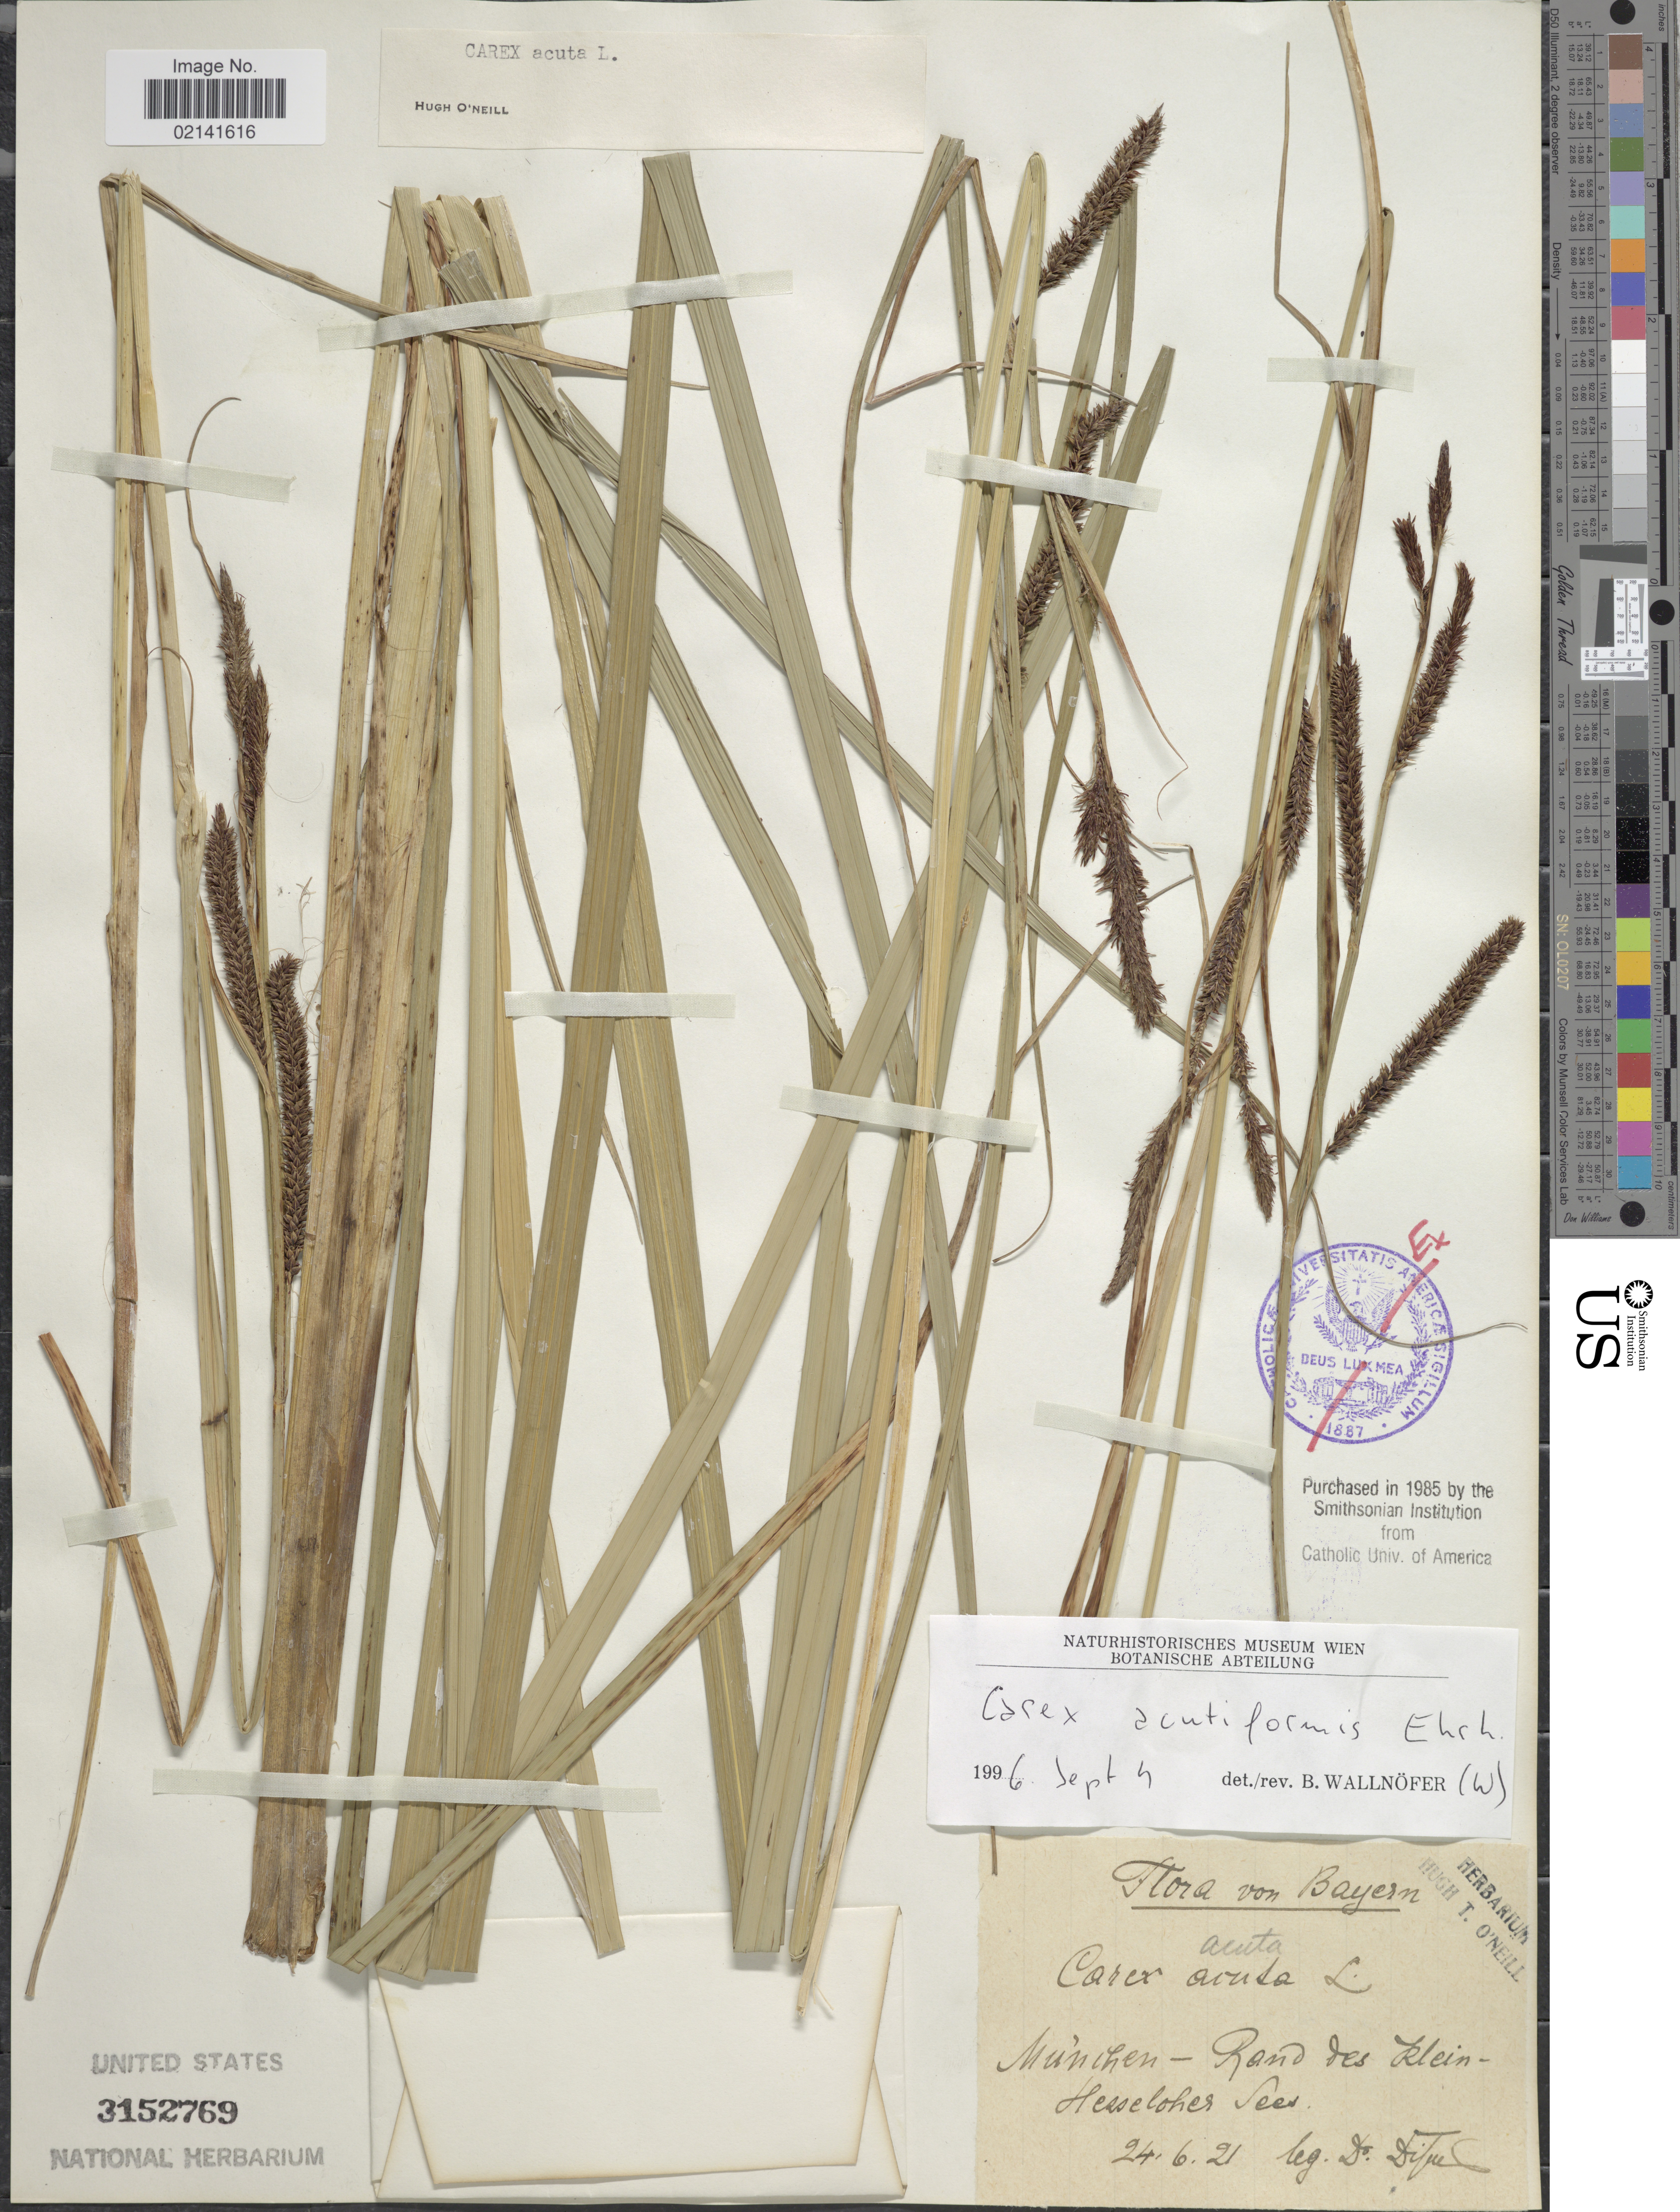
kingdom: Plantae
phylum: Tracheophyta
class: Liliopsida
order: Poales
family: Cyperaceae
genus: Carex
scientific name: Carex acutiformis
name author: Ehrh.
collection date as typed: Transcribed d/m/y: 24/6/21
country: Germany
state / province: Bayern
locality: Munchen - Rand des klein Hesselohes Sers [interpreted]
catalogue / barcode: US 3152769